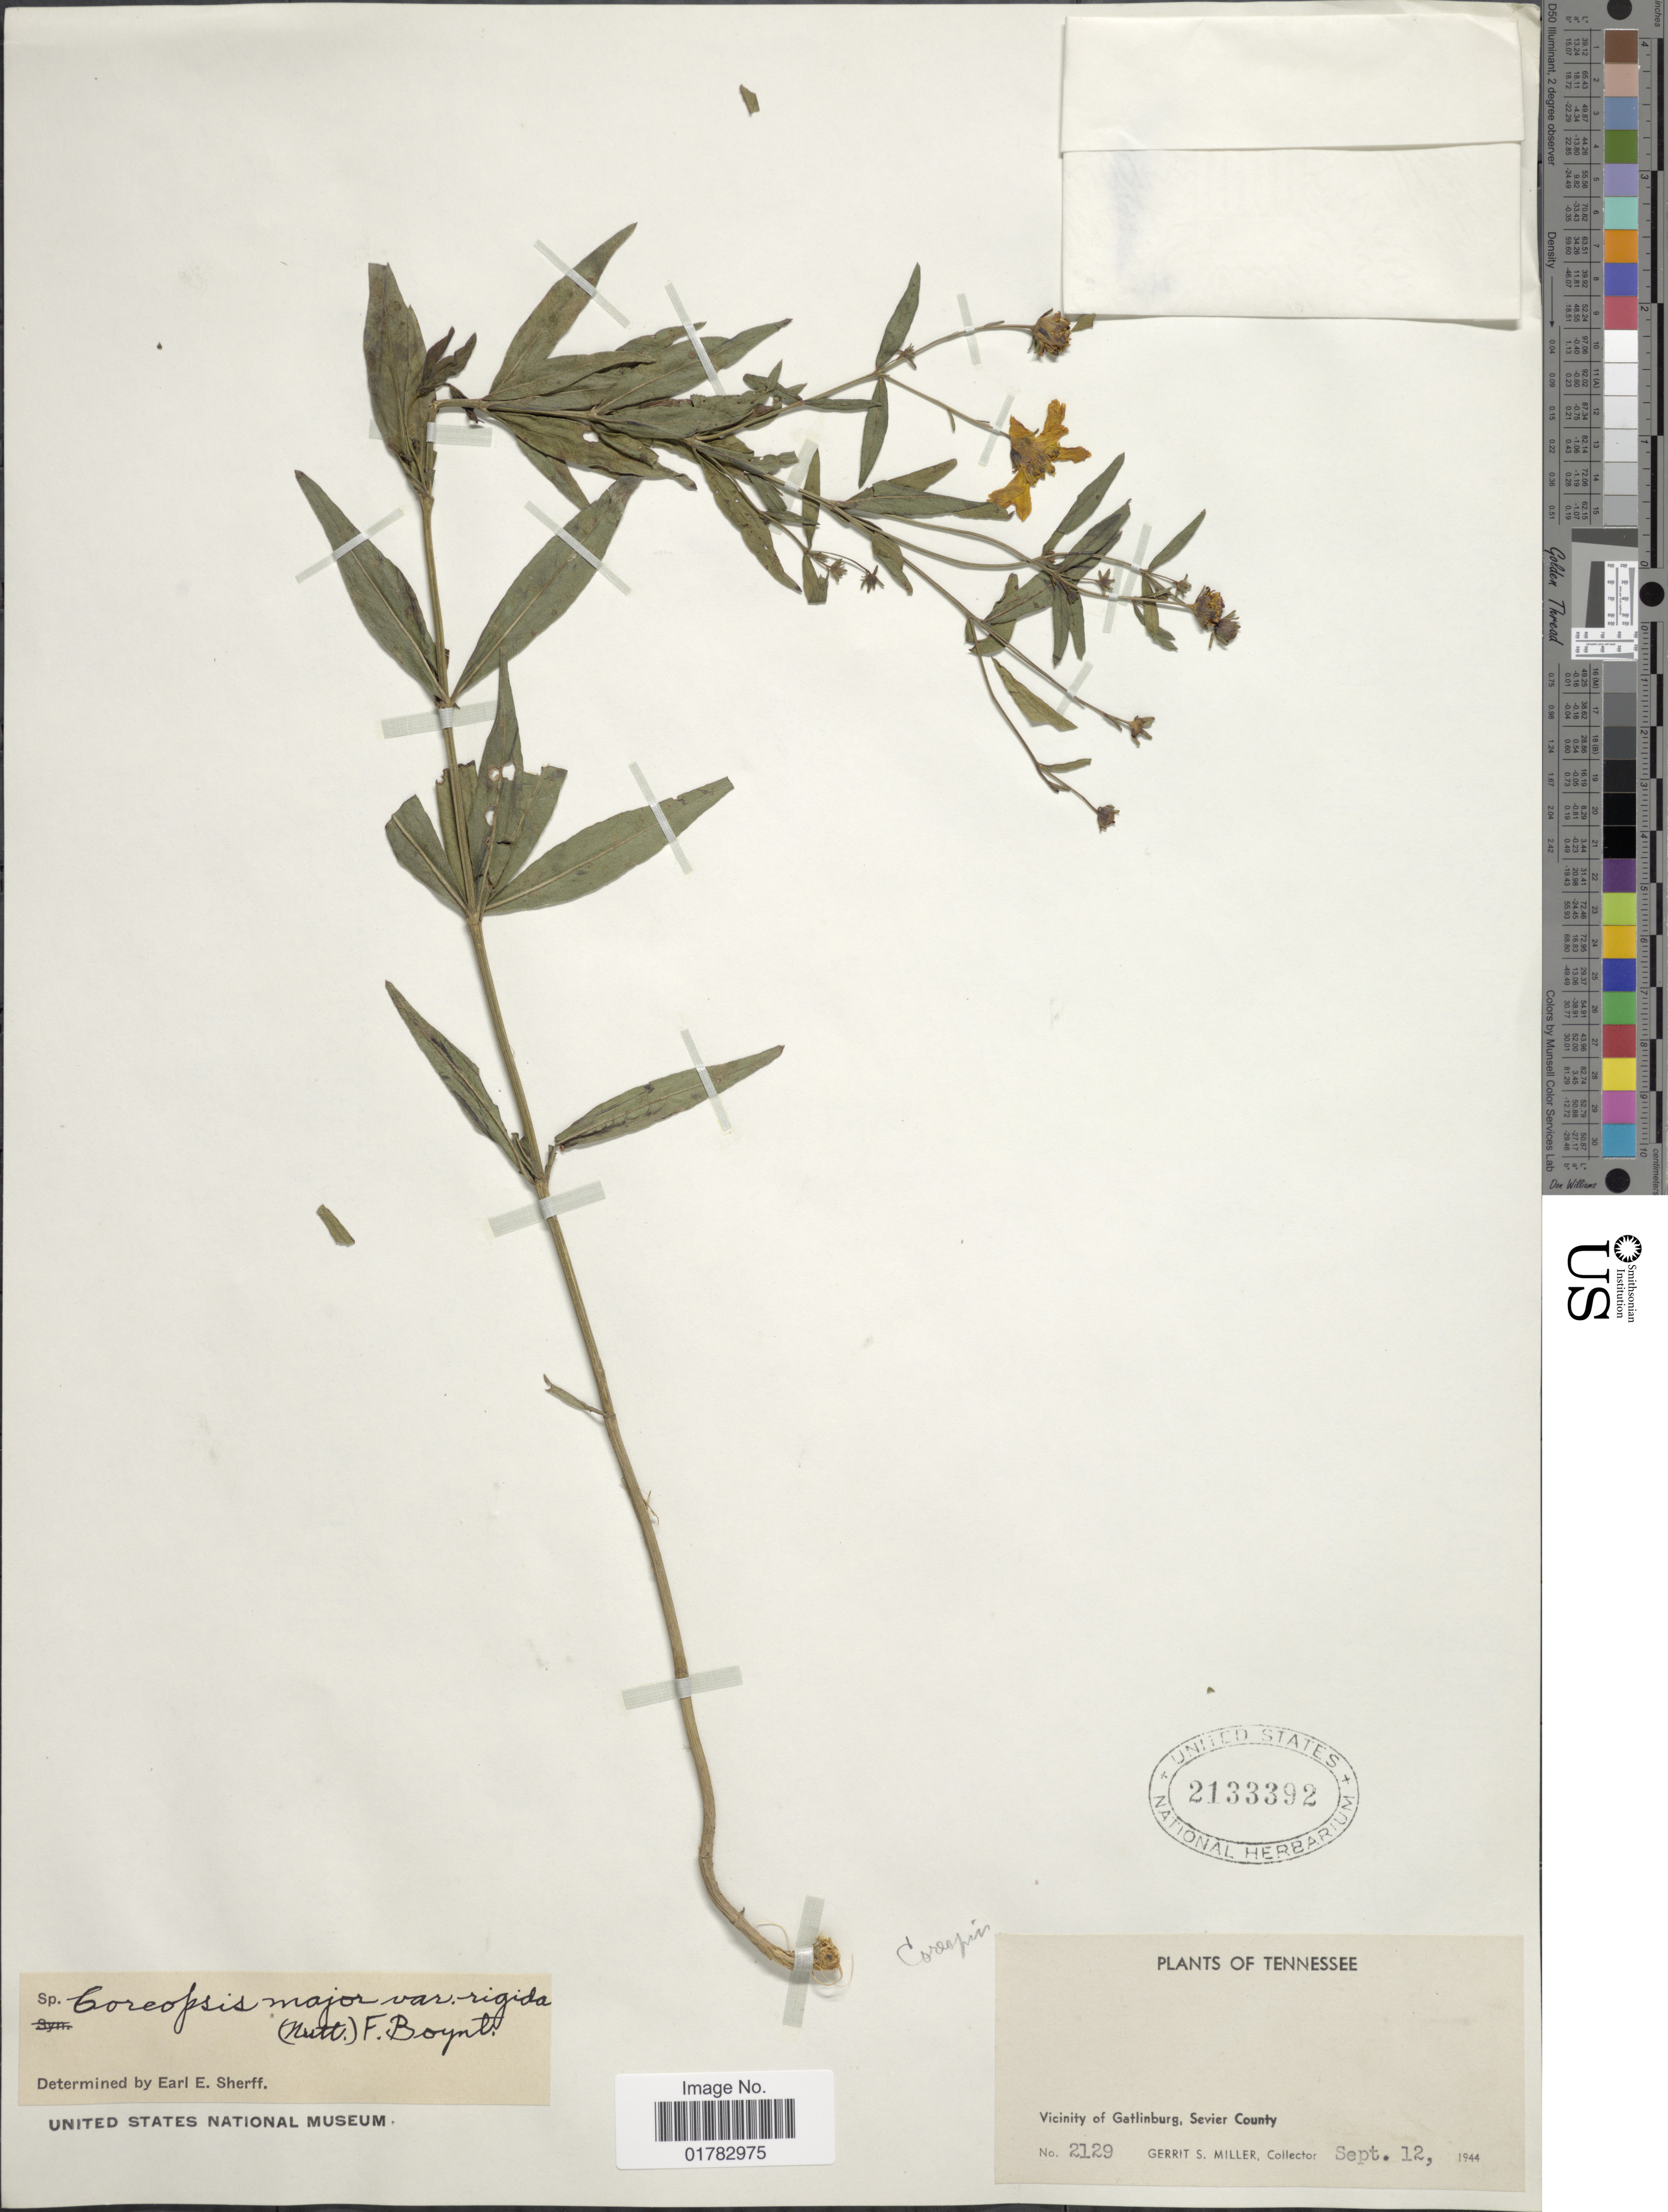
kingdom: Plantae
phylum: Tracheophyta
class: Magnoliopsida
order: Asterales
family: Asteraceae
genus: Coreopsis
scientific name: Coreopsis major var. rigida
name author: (Nutt.) F.E. Boynton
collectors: G. S. Miller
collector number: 2129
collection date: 1944-09-12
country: United States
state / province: Tennessee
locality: Vicinity of Gatlinburg, Sevier County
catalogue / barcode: US 2133392